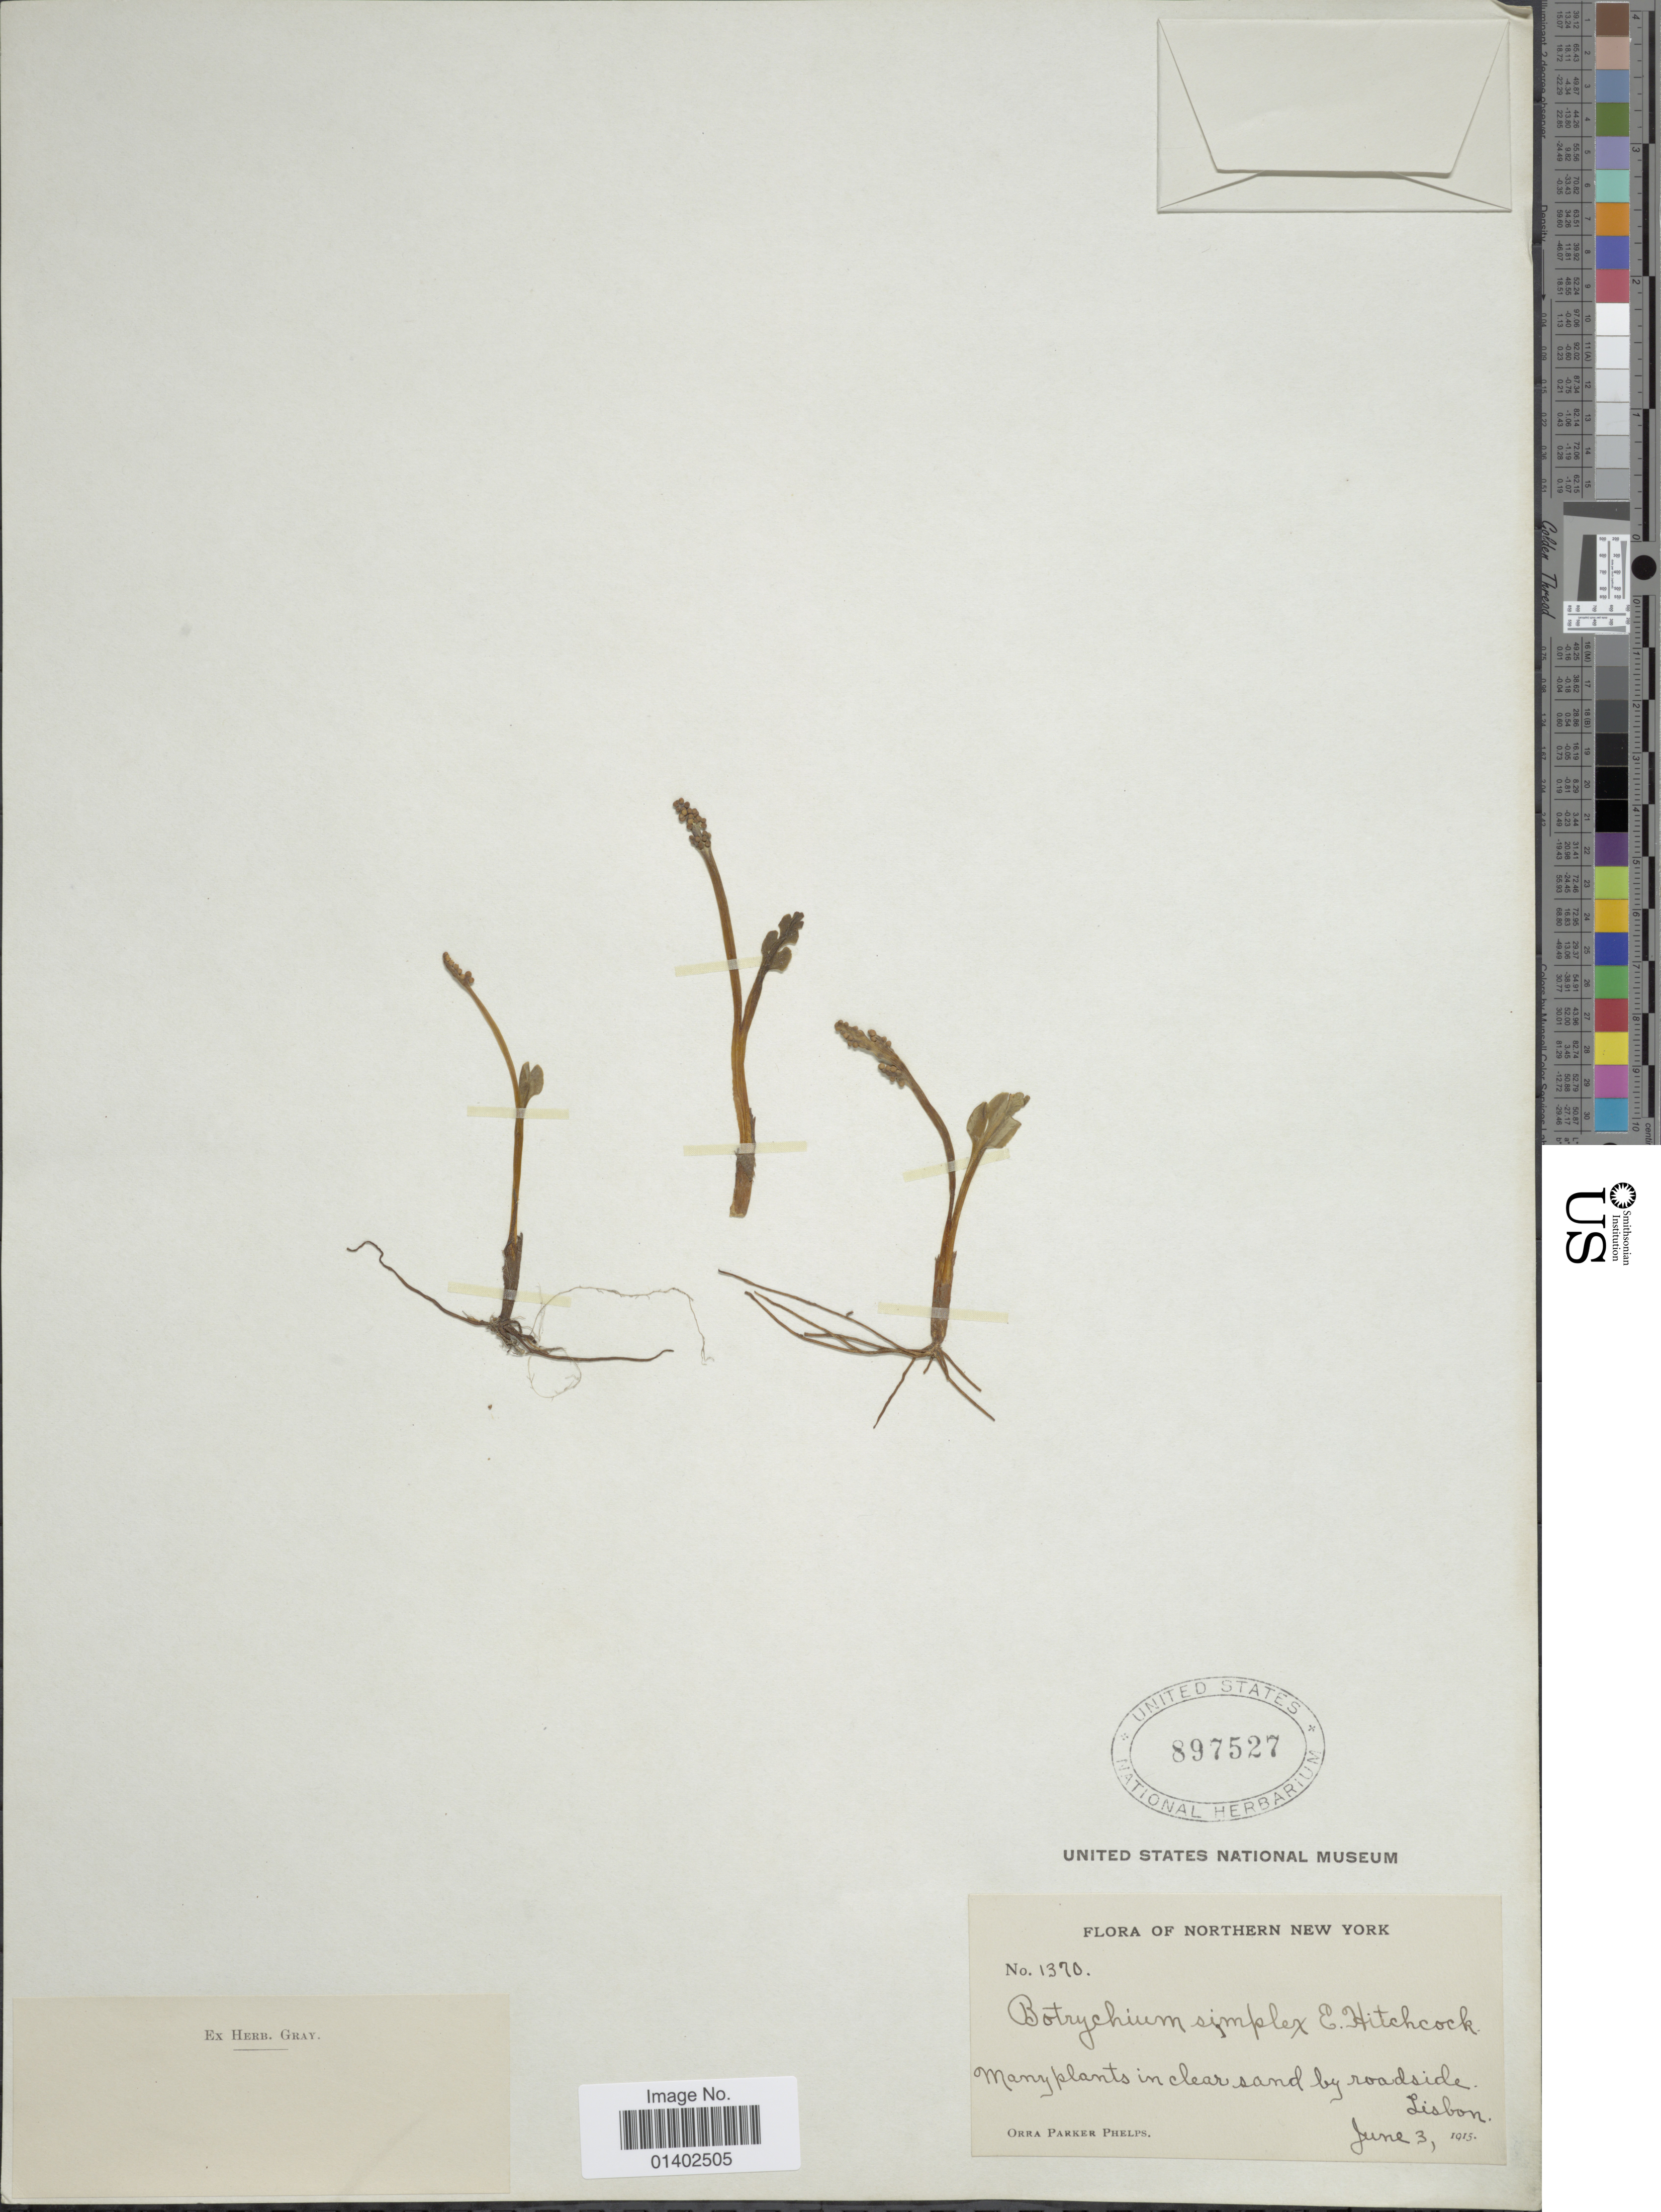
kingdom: Plantae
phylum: Tracheophyta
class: Polypodiopsida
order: Ophioglossales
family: Ophioglossaceae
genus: Botrychium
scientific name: Botrychium simplex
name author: E. Hitchc.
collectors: O. P. Phelps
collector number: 1370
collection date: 1915-06-03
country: United States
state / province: New York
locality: Northern New York, Many plants in clear sand by roadside, Lisbon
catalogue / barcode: US 897527